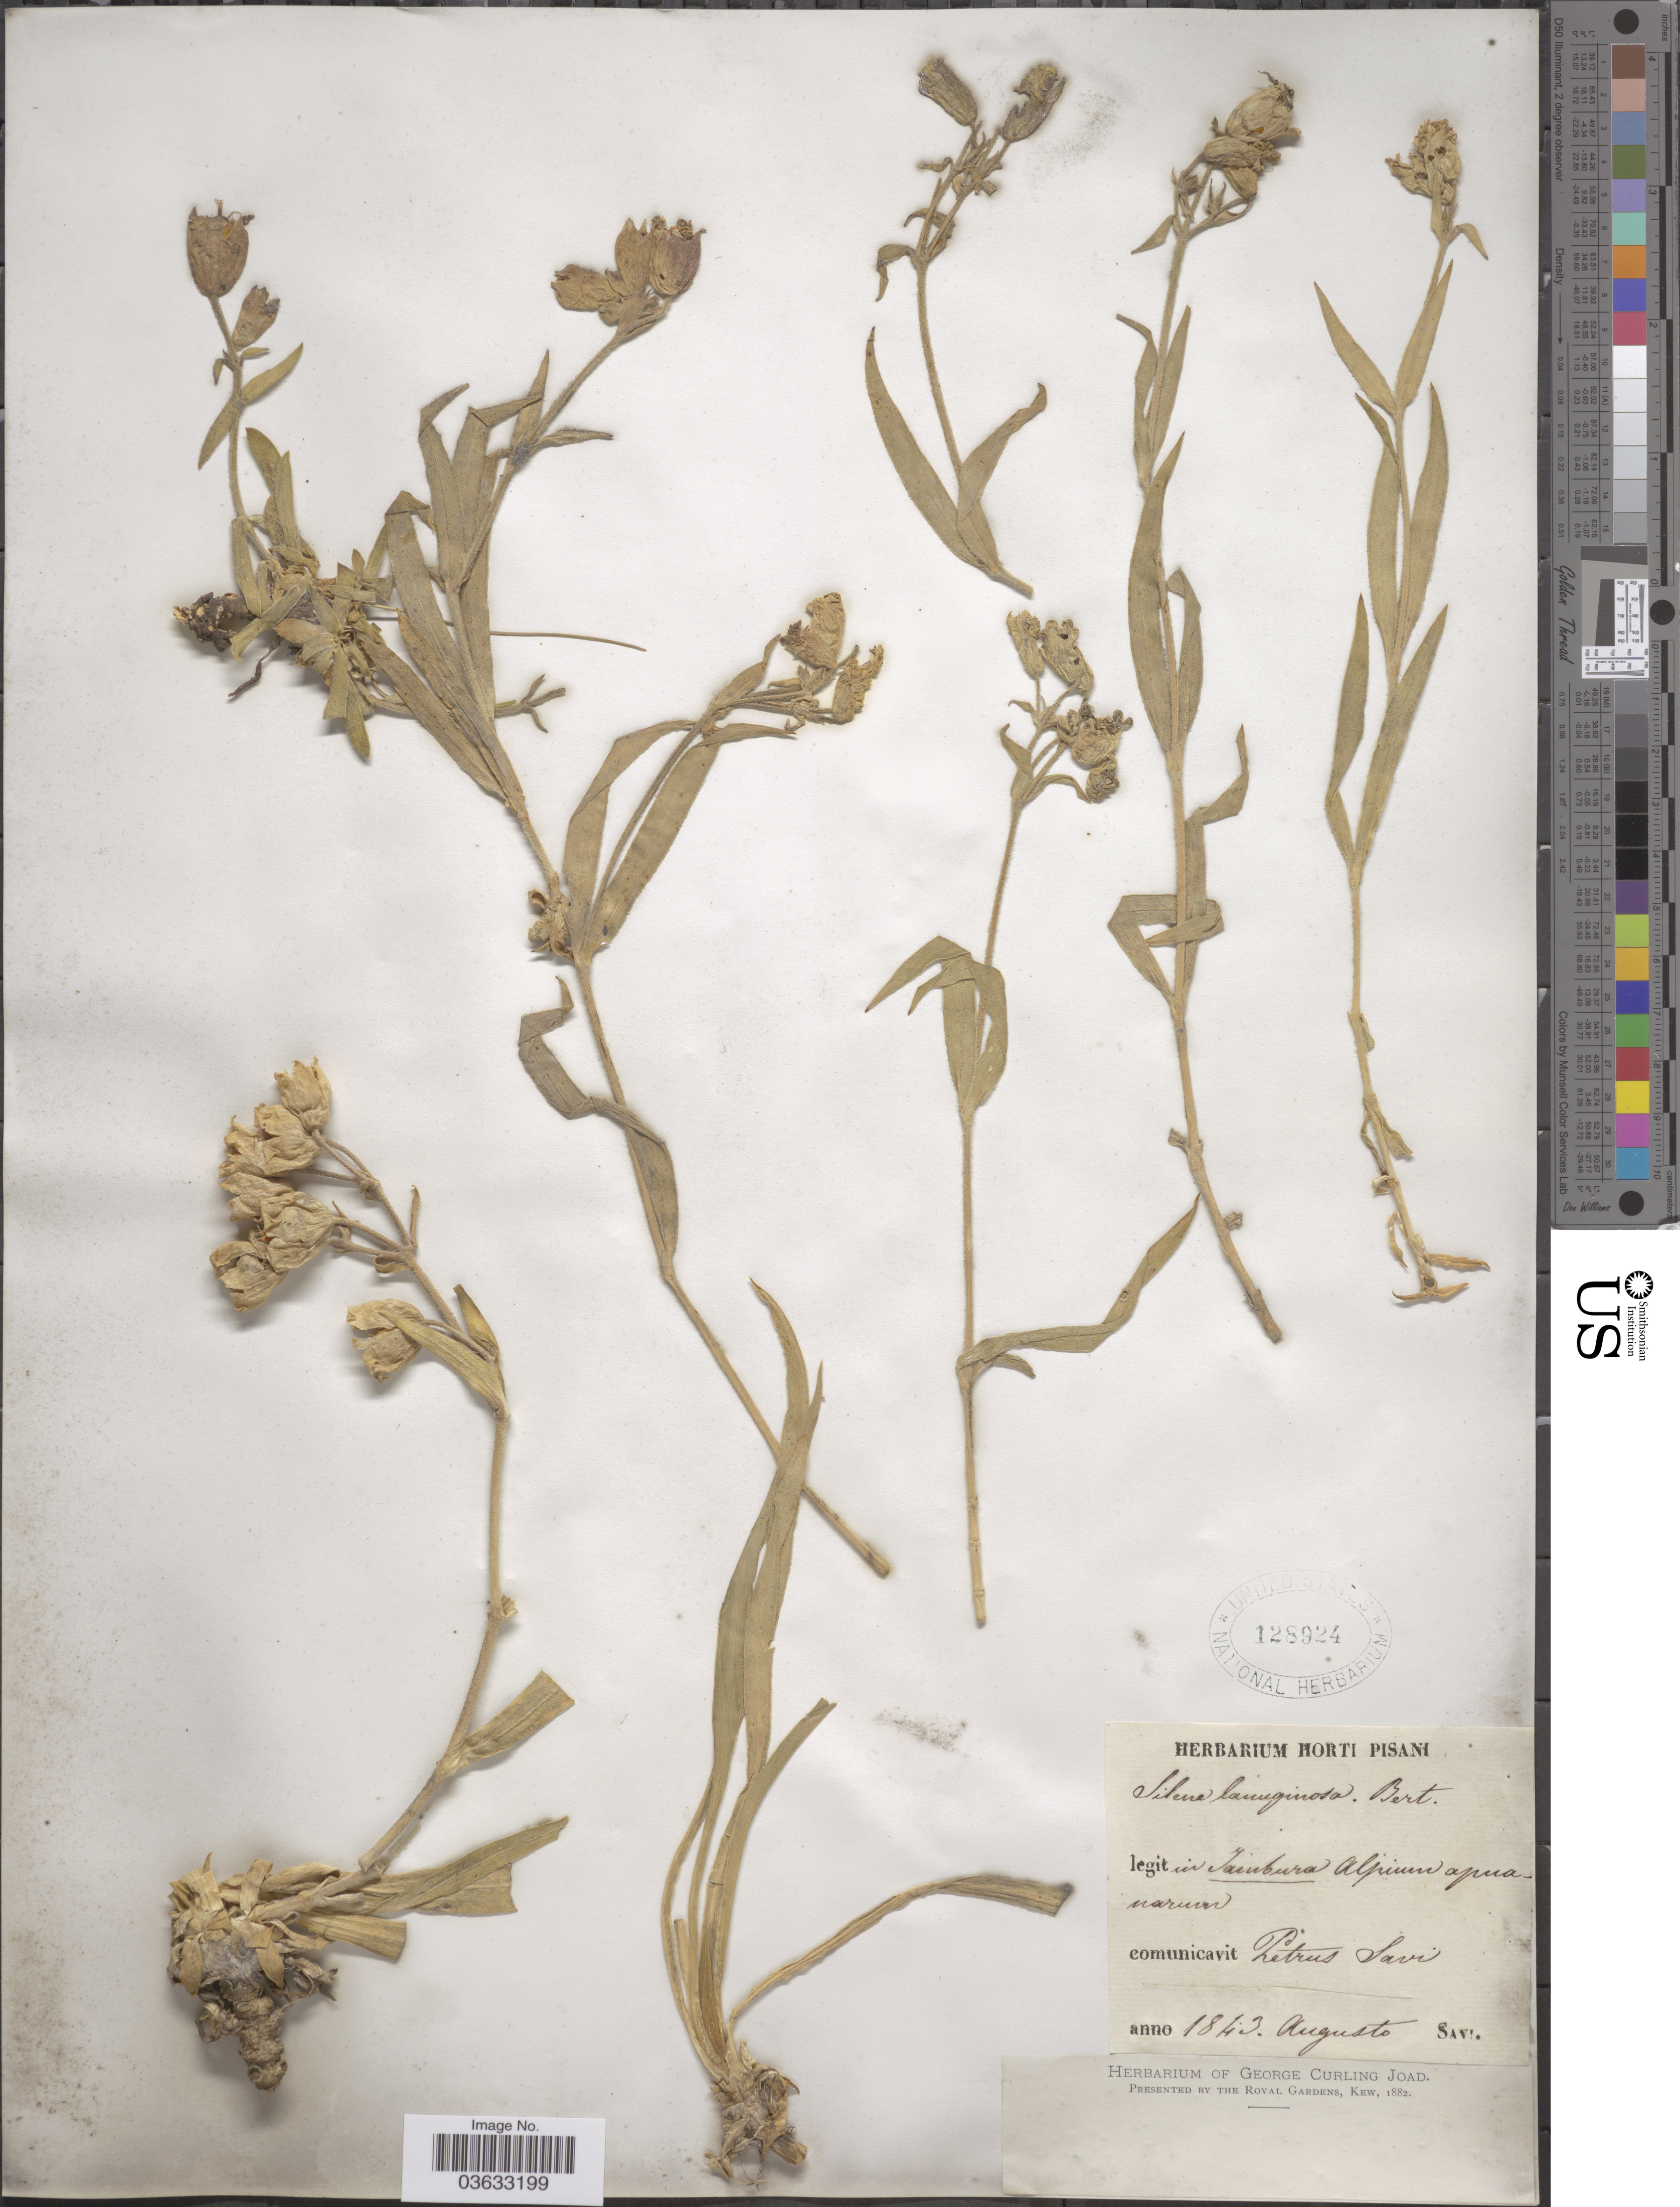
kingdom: Plantae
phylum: Tracheophyta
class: Magnoliopsida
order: Caryophyllales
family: Caryophyllaceae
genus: Silene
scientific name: Silene lanuginosa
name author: Bertol.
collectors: G. Savi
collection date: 1843-08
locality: In Tainbura [interpreted] Alpium apuanarum.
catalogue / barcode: US 128924